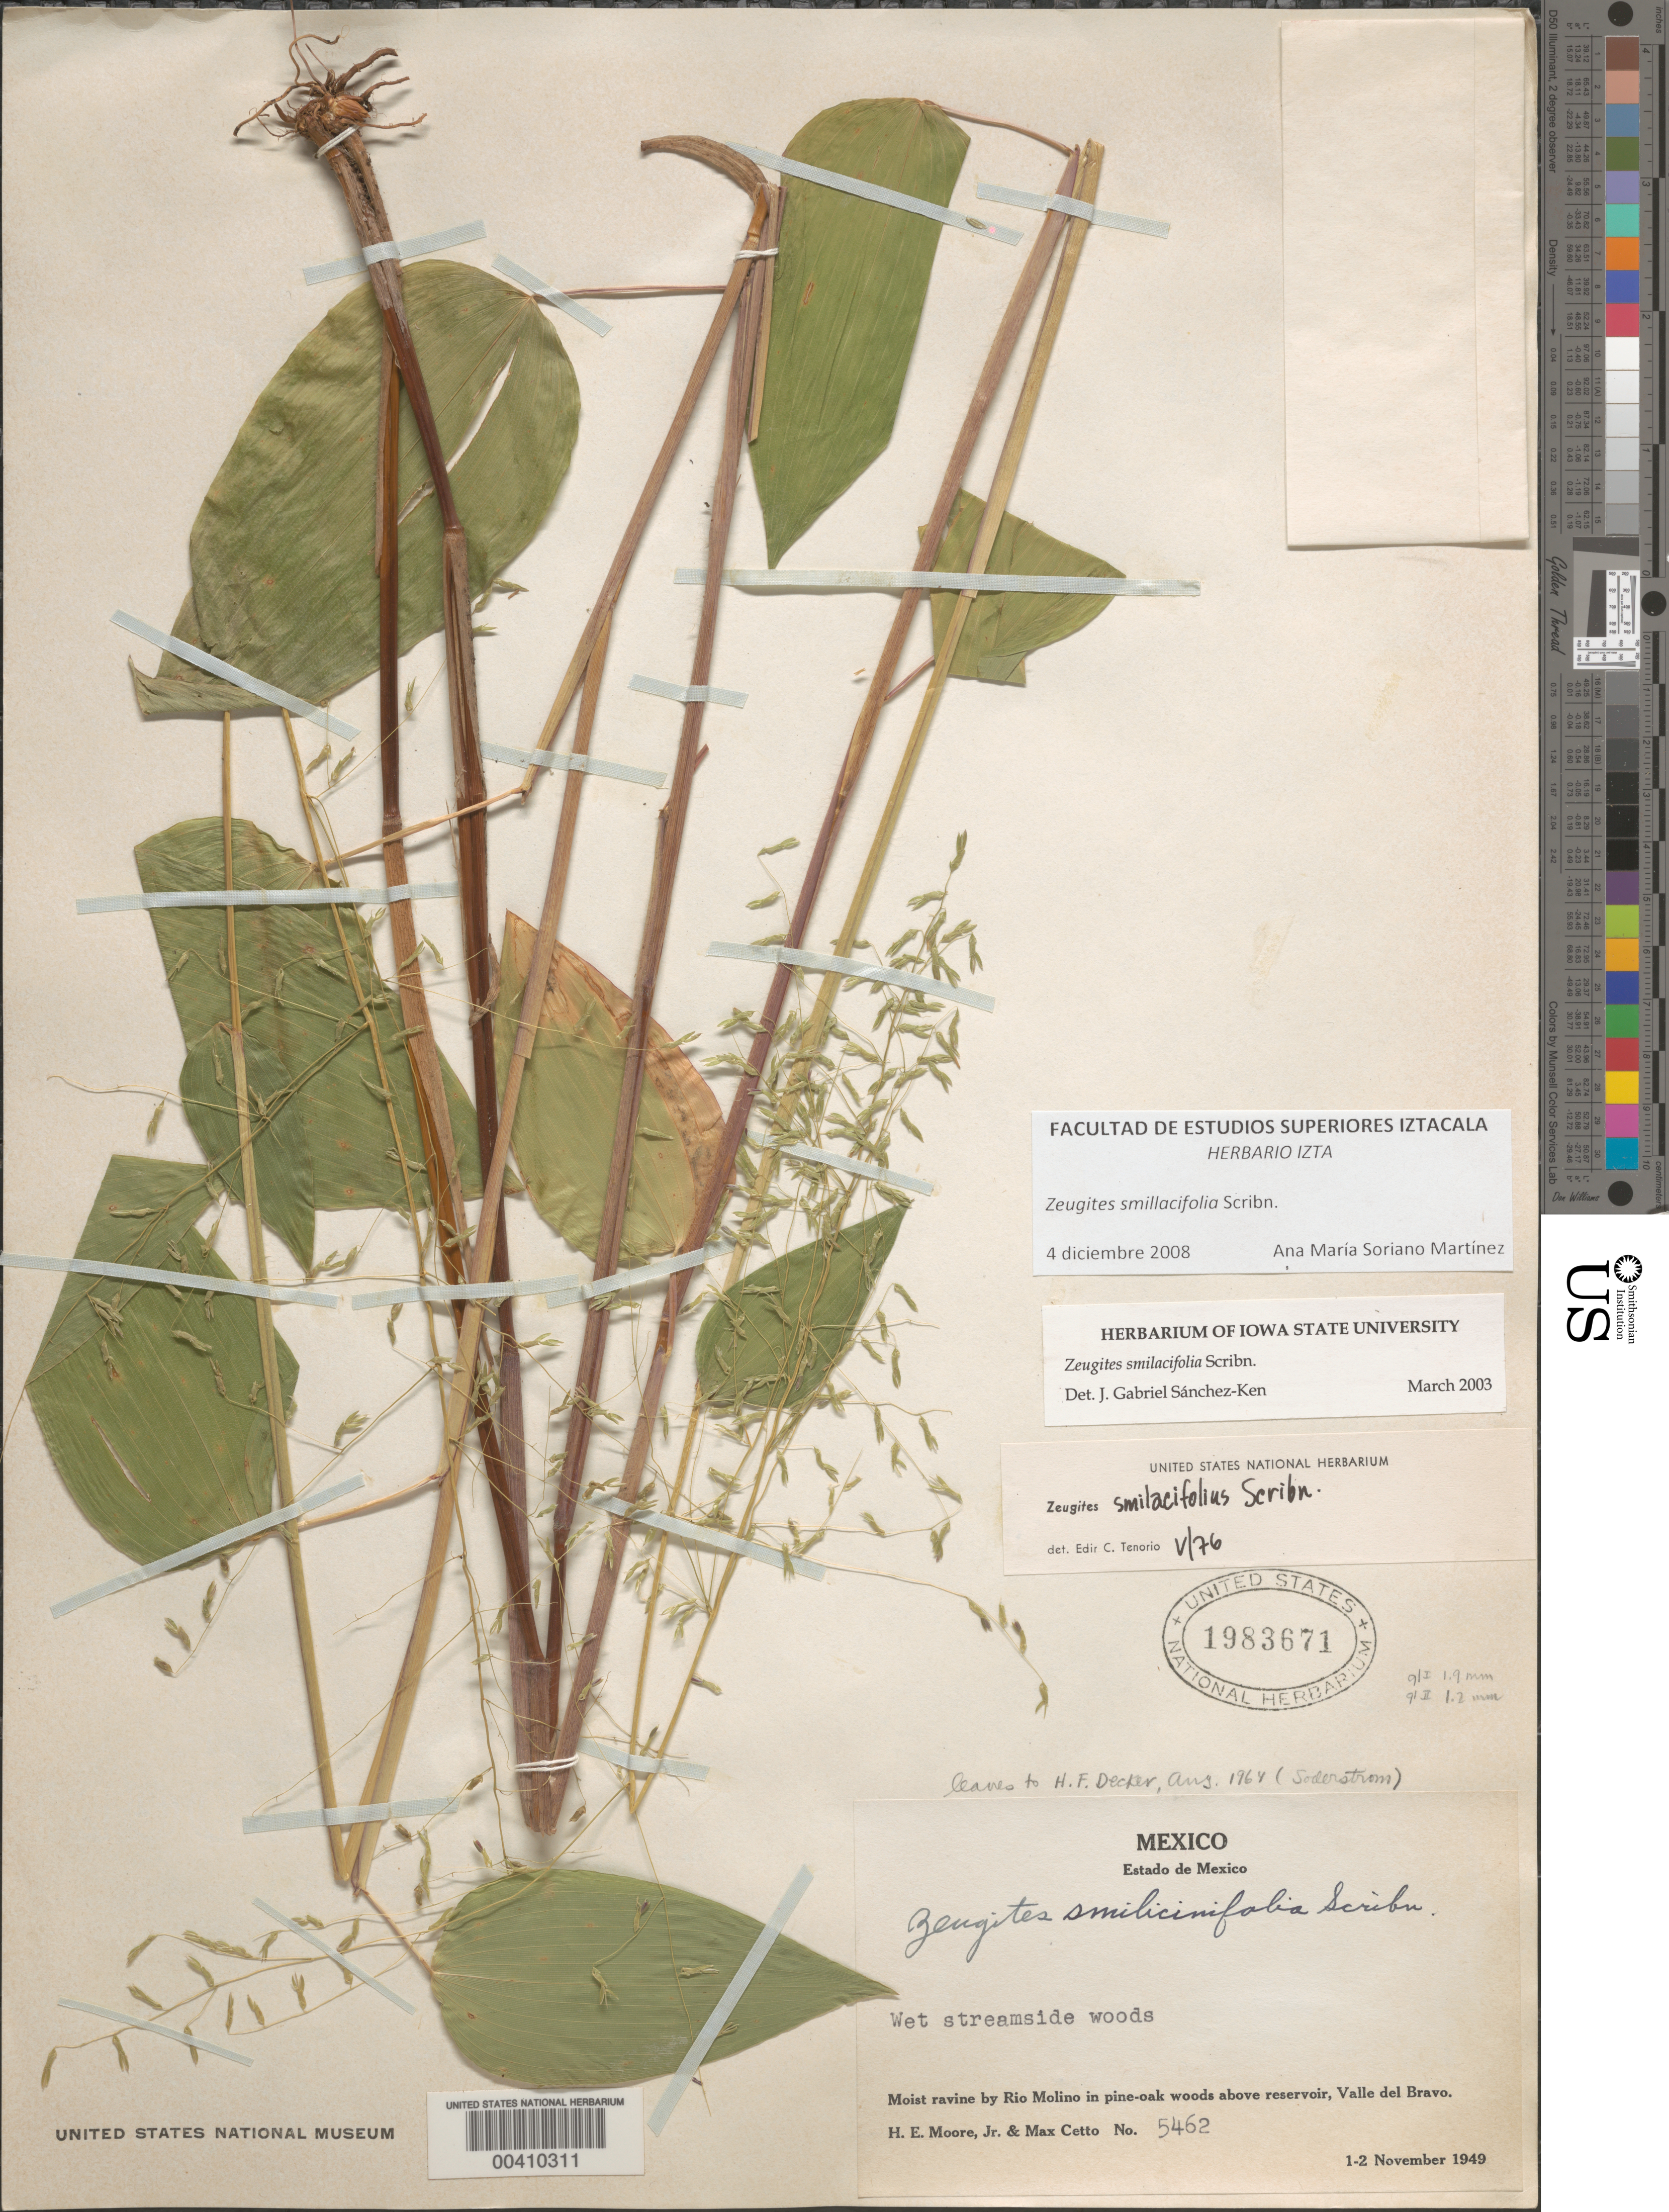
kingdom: Plantae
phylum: Tracheophyta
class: Liliopsida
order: Poales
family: Poaceae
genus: Zeugites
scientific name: Zeugites smilacifolius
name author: Scribn.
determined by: Tenorio, E. C.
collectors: H. E. Moore & M. Cetto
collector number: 5462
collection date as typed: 1 Nov 1949 to 2 Nov 1949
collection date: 1949-11-01/1949-11-02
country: Mexico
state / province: México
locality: By Rio Molino above reservoir, Valle de Bravo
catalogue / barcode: US 1983671